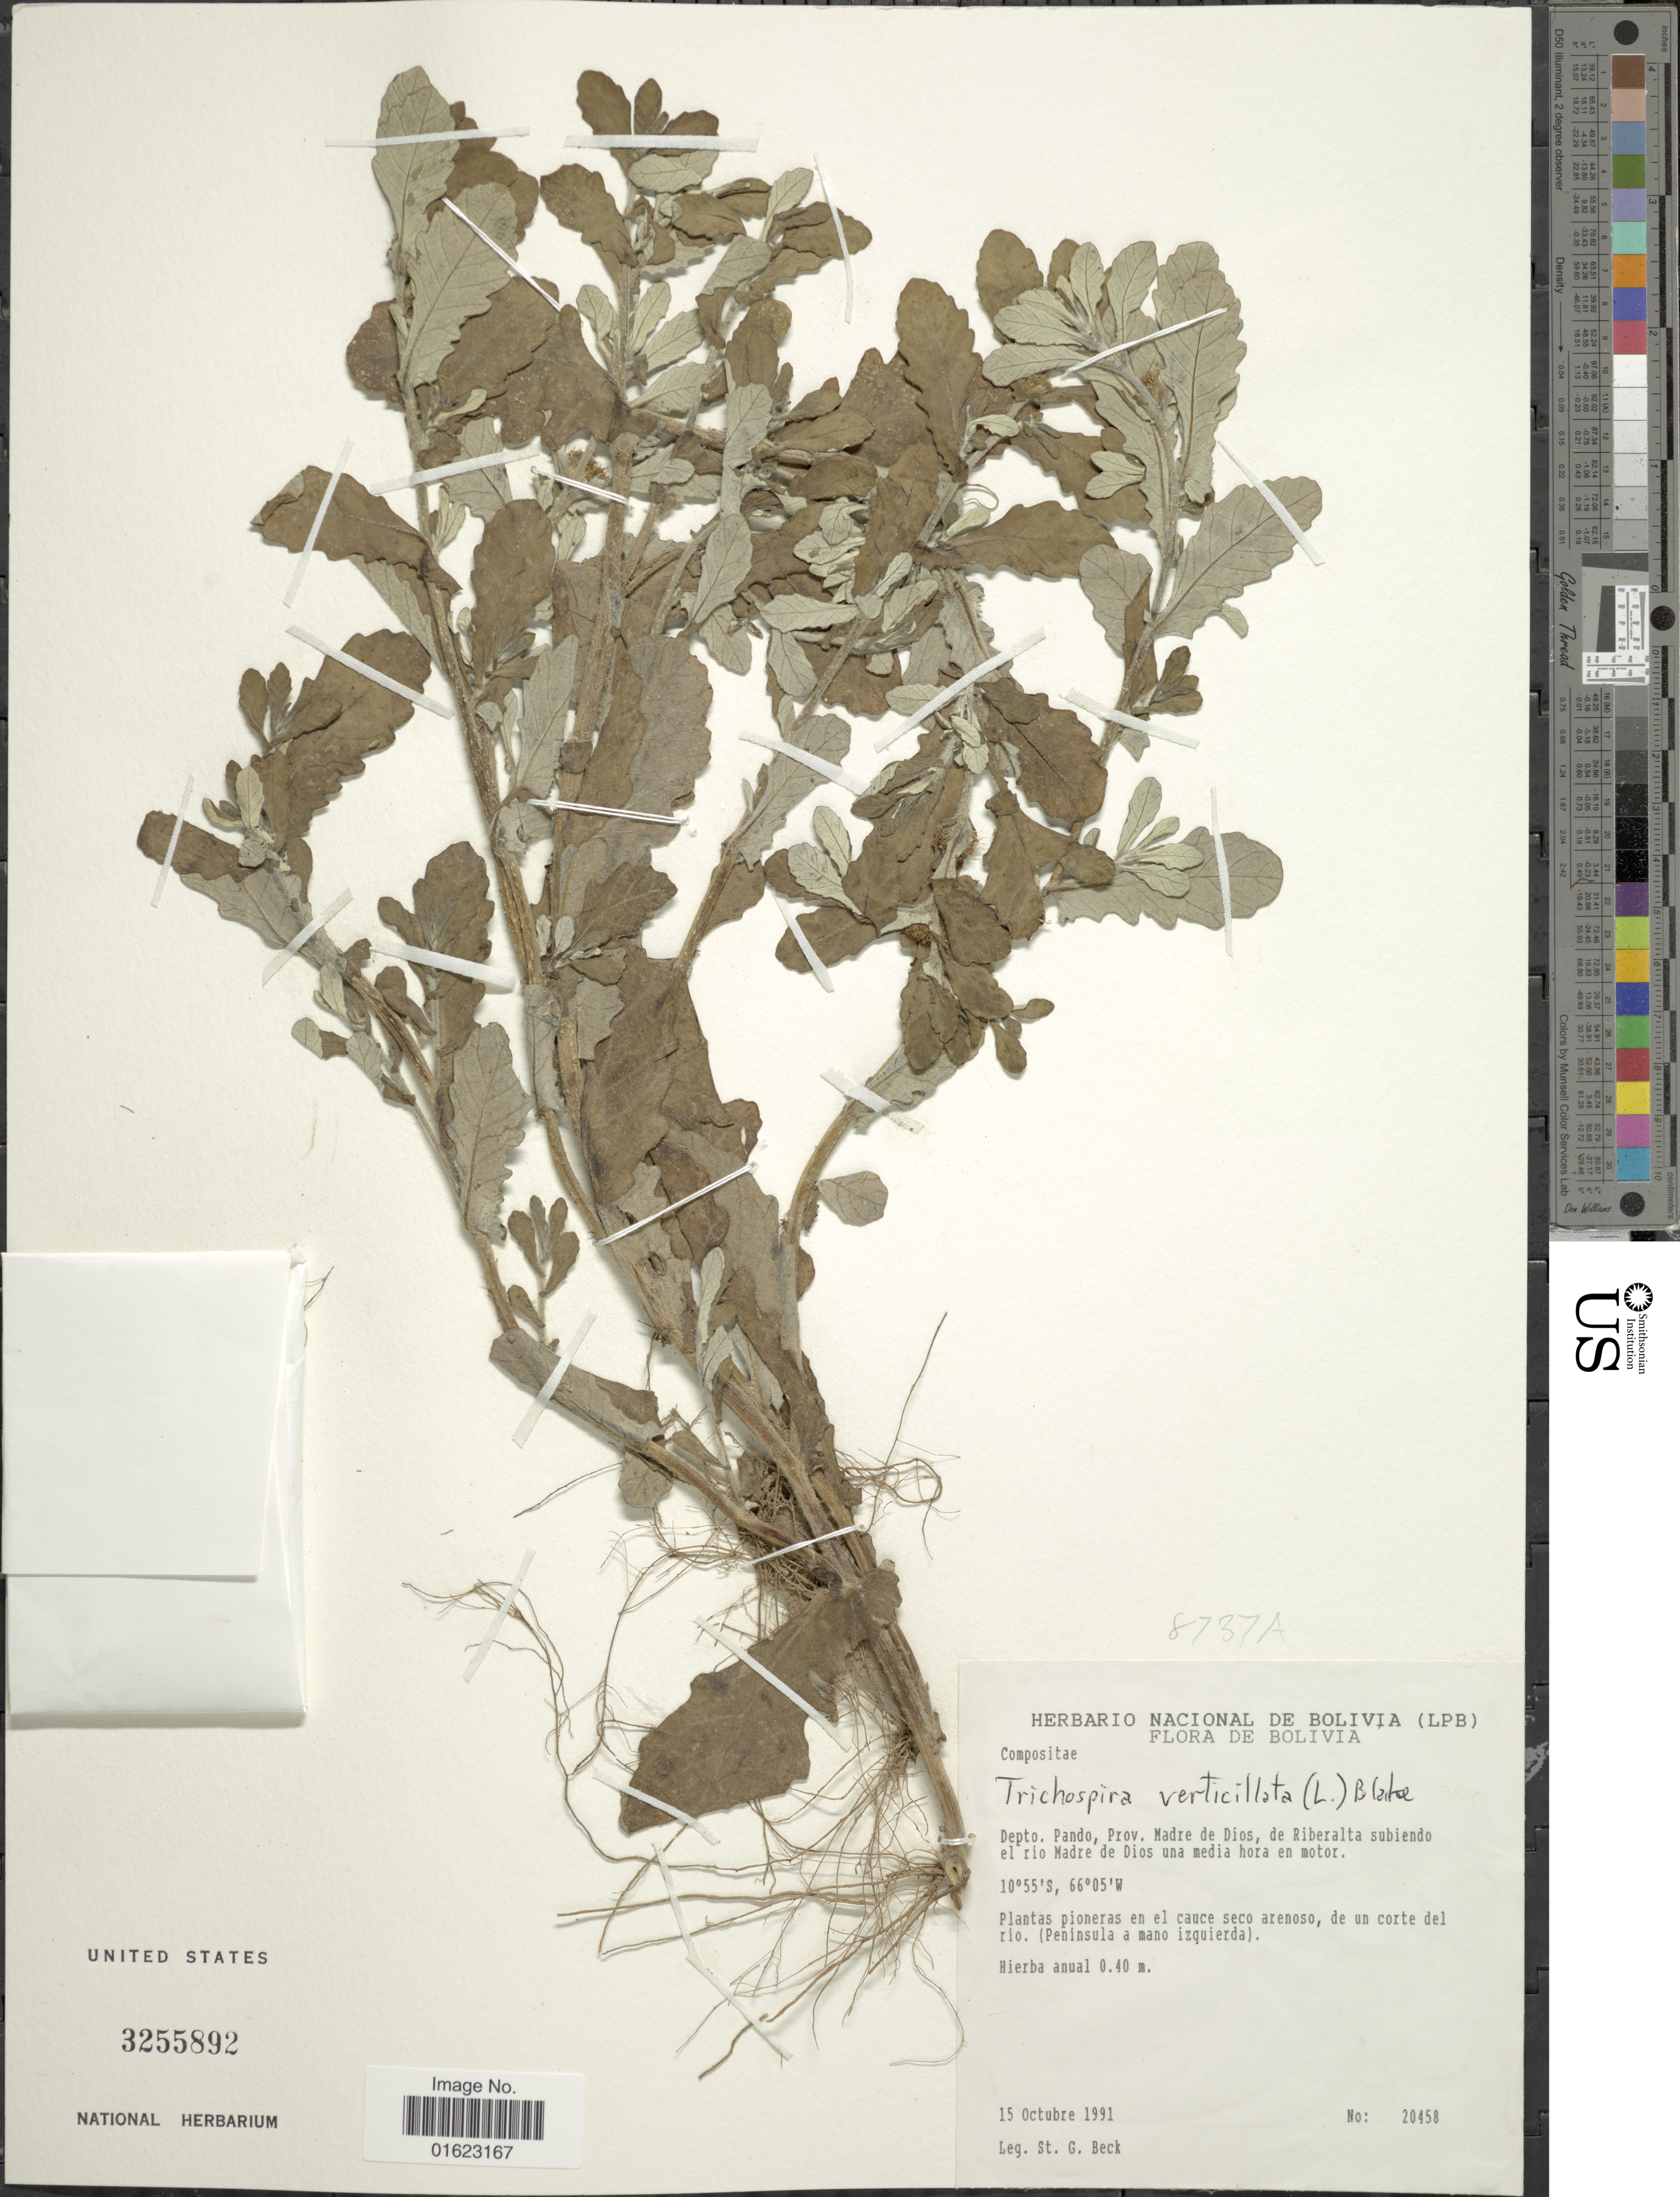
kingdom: Plantae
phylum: Tracheophyta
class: Magnoliopsida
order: Asterales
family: Asteraceae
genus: Trichospira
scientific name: Trichospira verticillata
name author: (L.) S.F. Blake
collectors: S. G. Beck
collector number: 20458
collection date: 1991-10-15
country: Bolivia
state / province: Pando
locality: Bolivia Depto. Pando , Prov. Madre de Dios, de Riberalta subiendo el rio Madre de Dios una media hora en motor.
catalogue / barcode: US 3255892